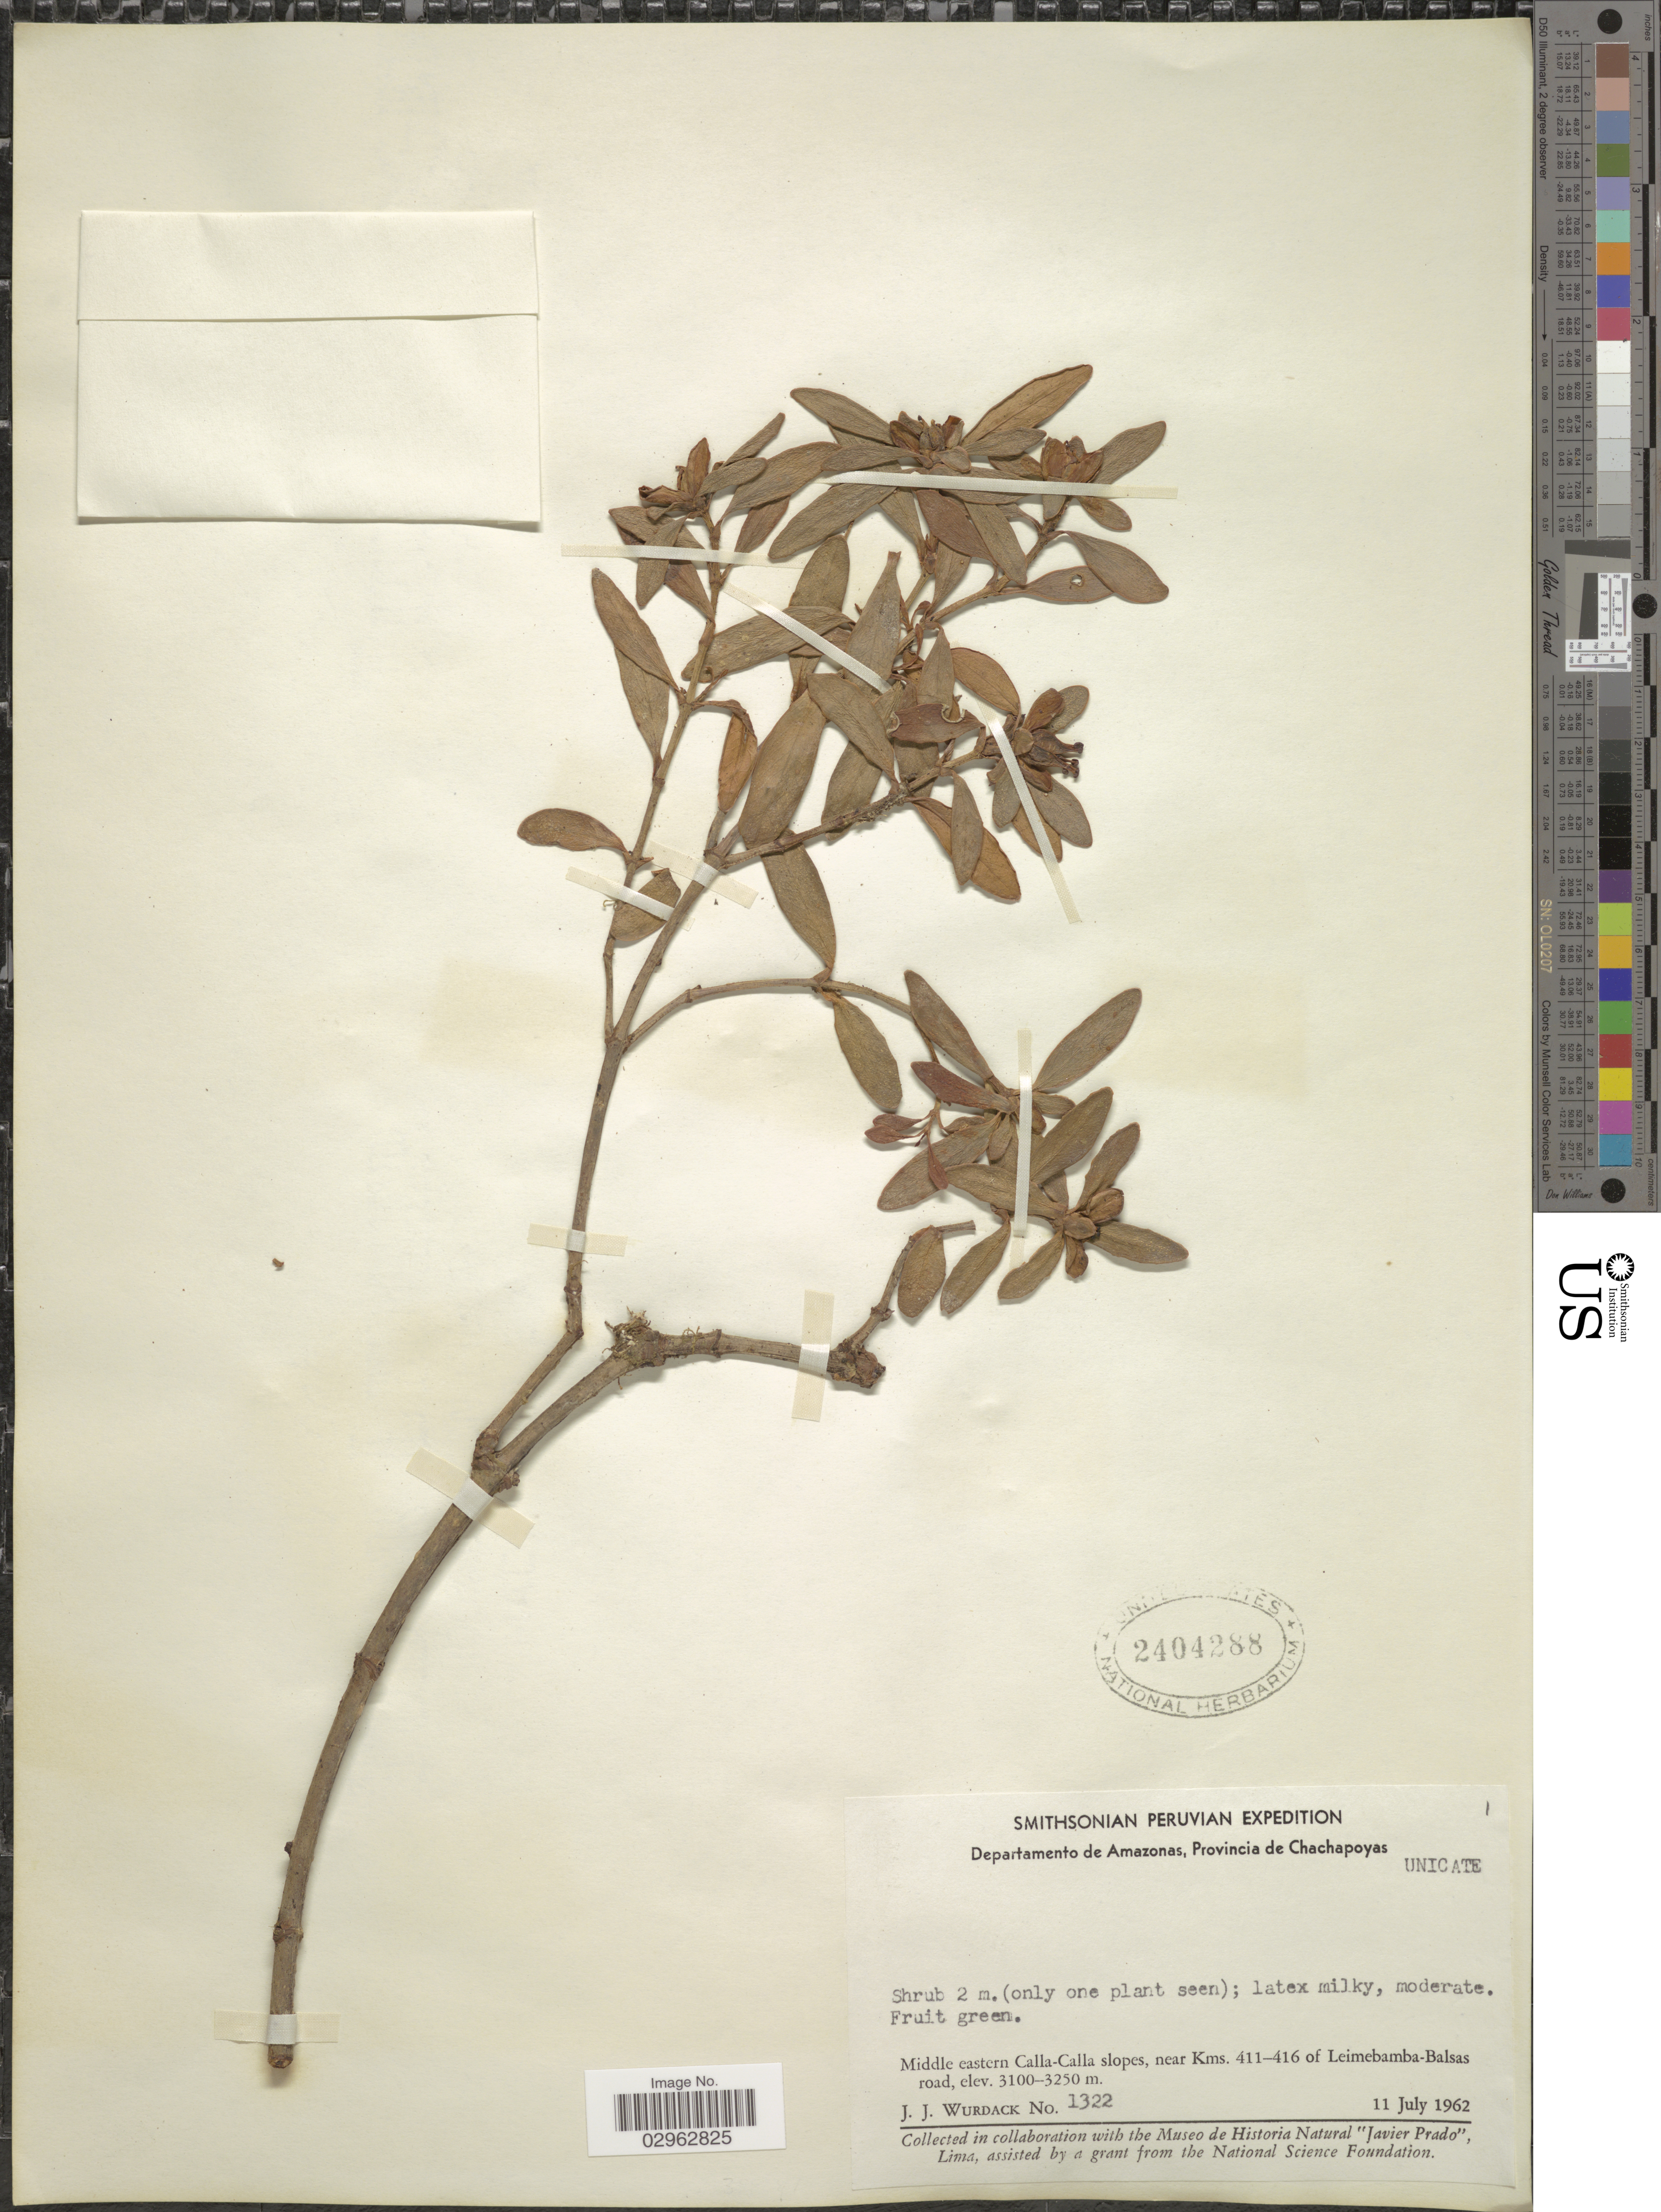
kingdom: Plantae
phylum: Tracheophyta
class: Magnoliopsida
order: Malpighiales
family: Clusiaceae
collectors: J. J. Wurdack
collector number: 1322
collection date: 1962-07-11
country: Peru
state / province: Amazonas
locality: Departamento de Amazonas, Provincia de Chachapoyas. Middle eastern Calla-Calla slopes, near Kms. 411-416 of Leimebamba-Balsas road.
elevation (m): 3100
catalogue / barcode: US 2404288